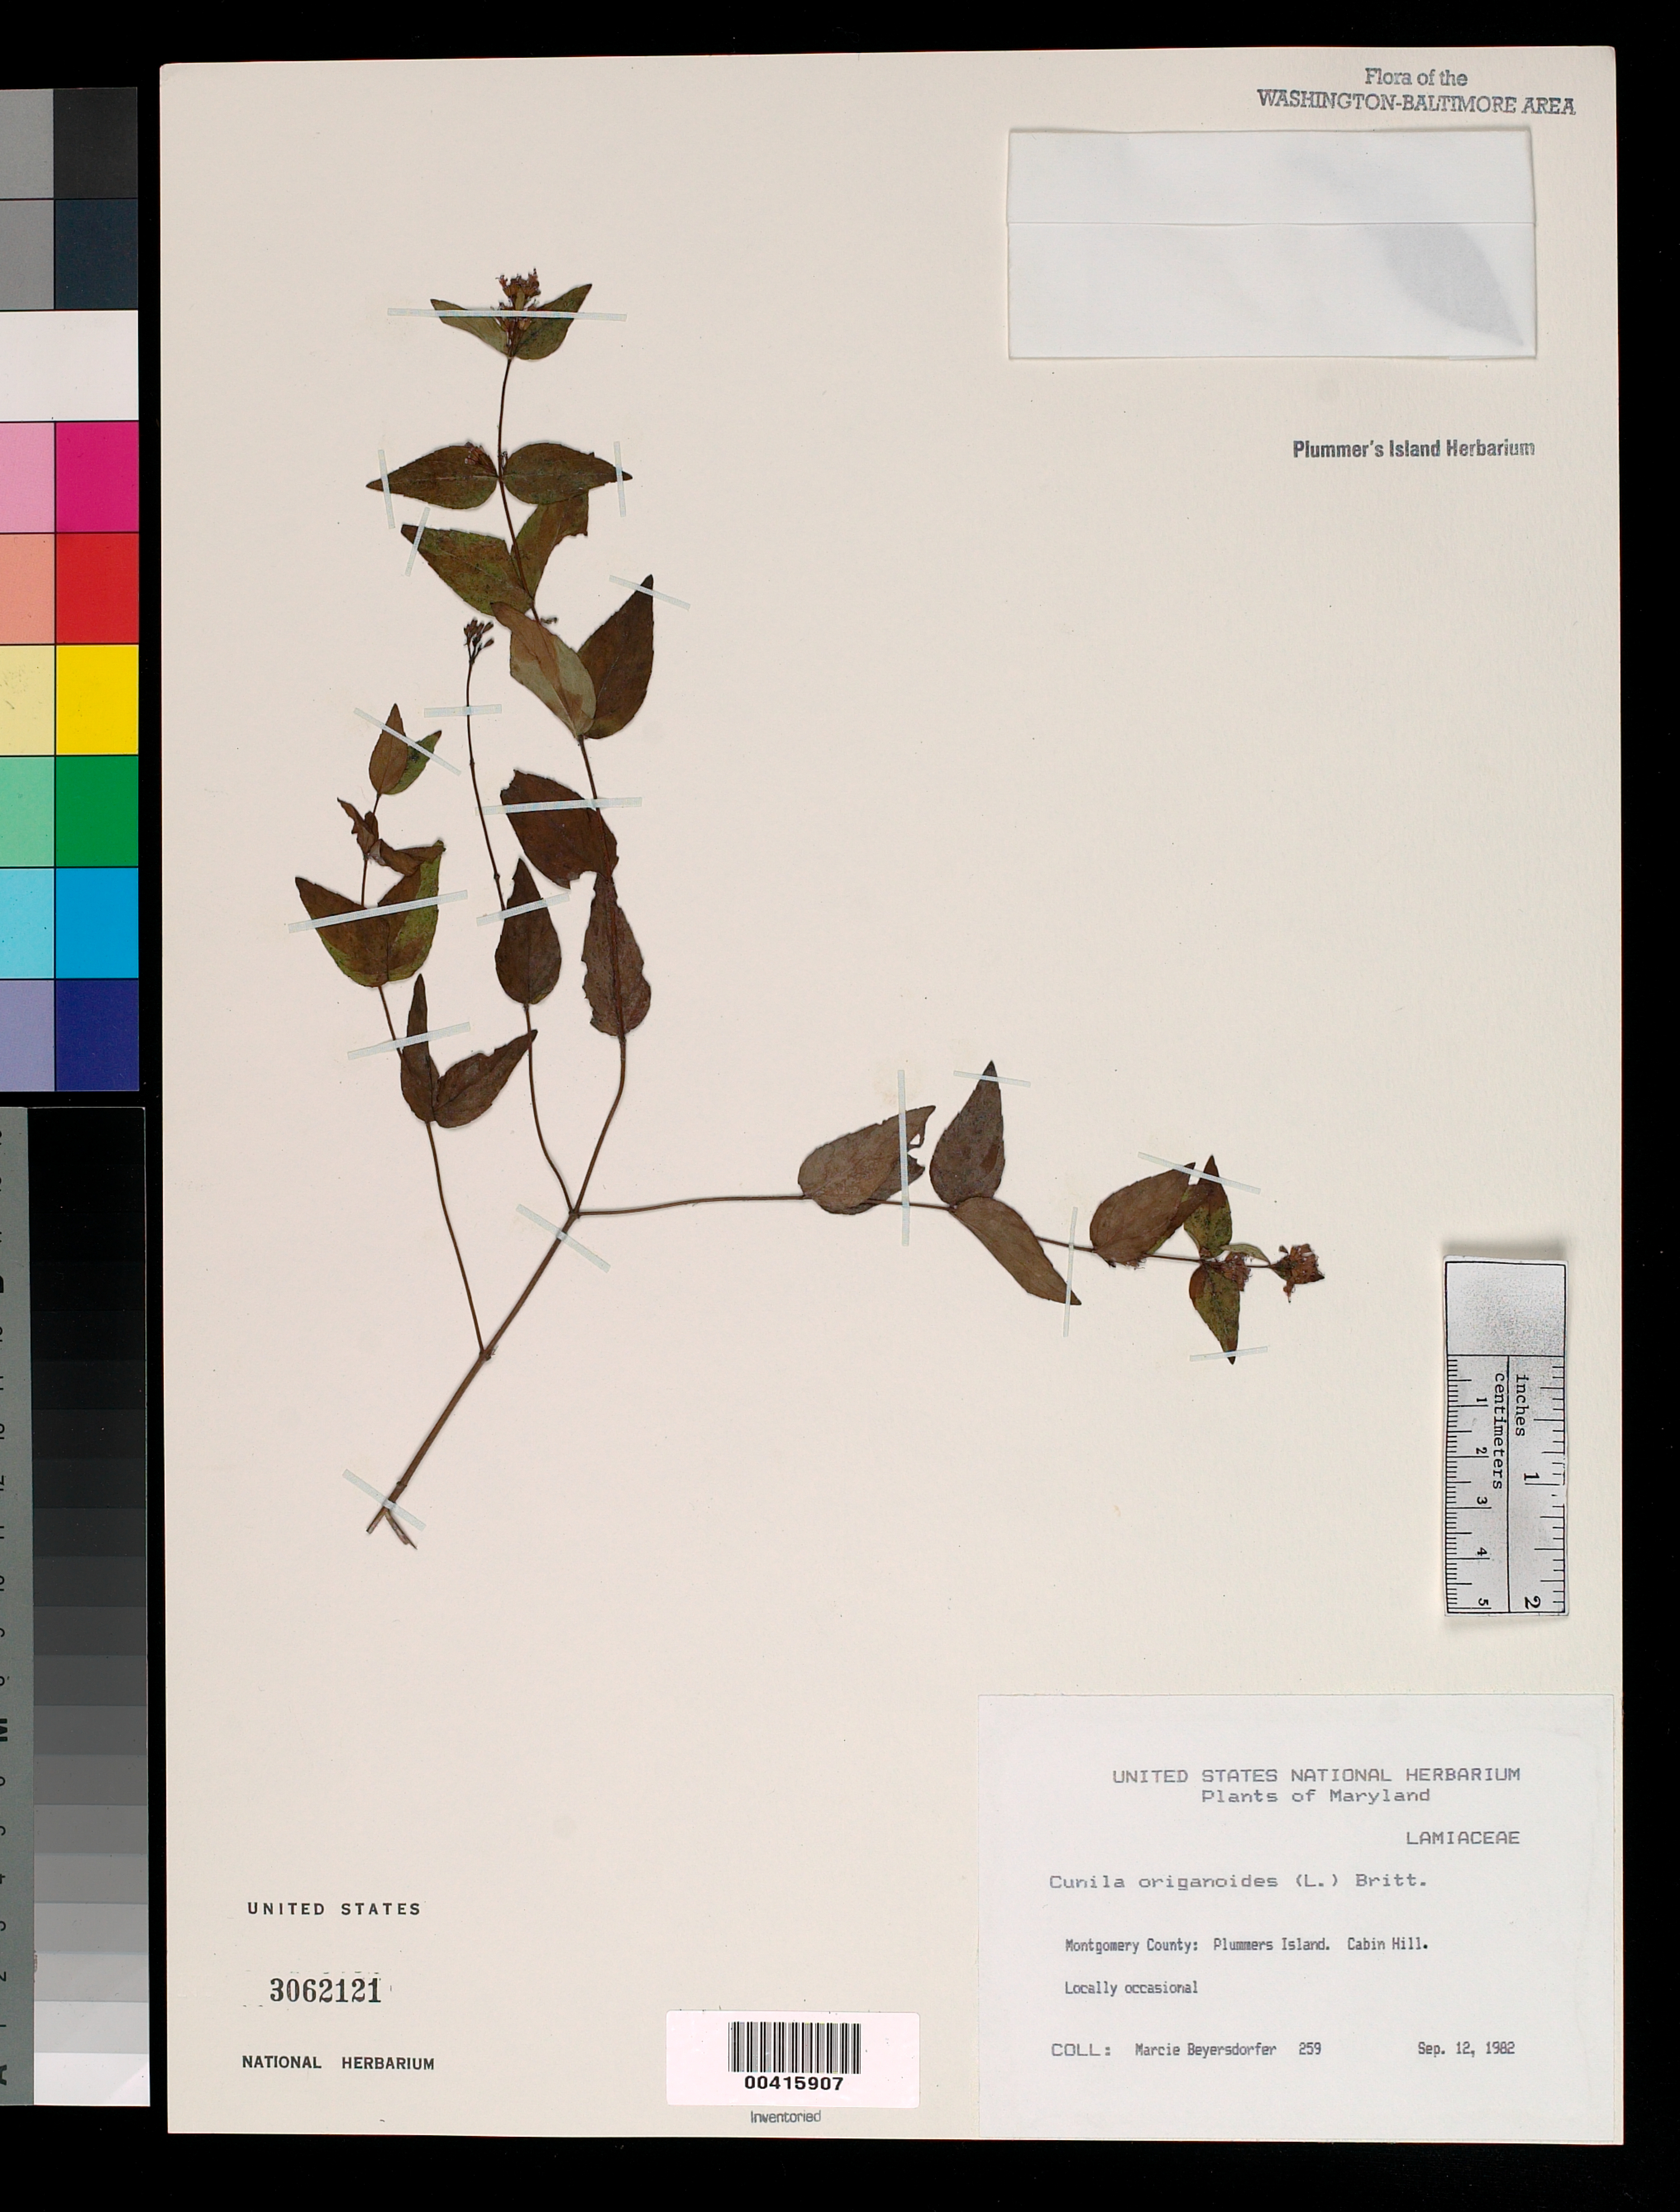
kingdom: Plantae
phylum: Tracheophyta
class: Magnoliopsida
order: Lamiales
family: Lamiaceae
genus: Cunila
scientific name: Cunila origanoides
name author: (L.) Britton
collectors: M. Beyersdorfer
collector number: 259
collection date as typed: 12 Sep 1982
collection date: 1982-09-12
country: United States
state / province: Maryland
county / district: Montgomery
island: Plummers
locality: Plummer's Island; Cabin Hill C. & O. Canal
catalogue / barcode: US 3062121